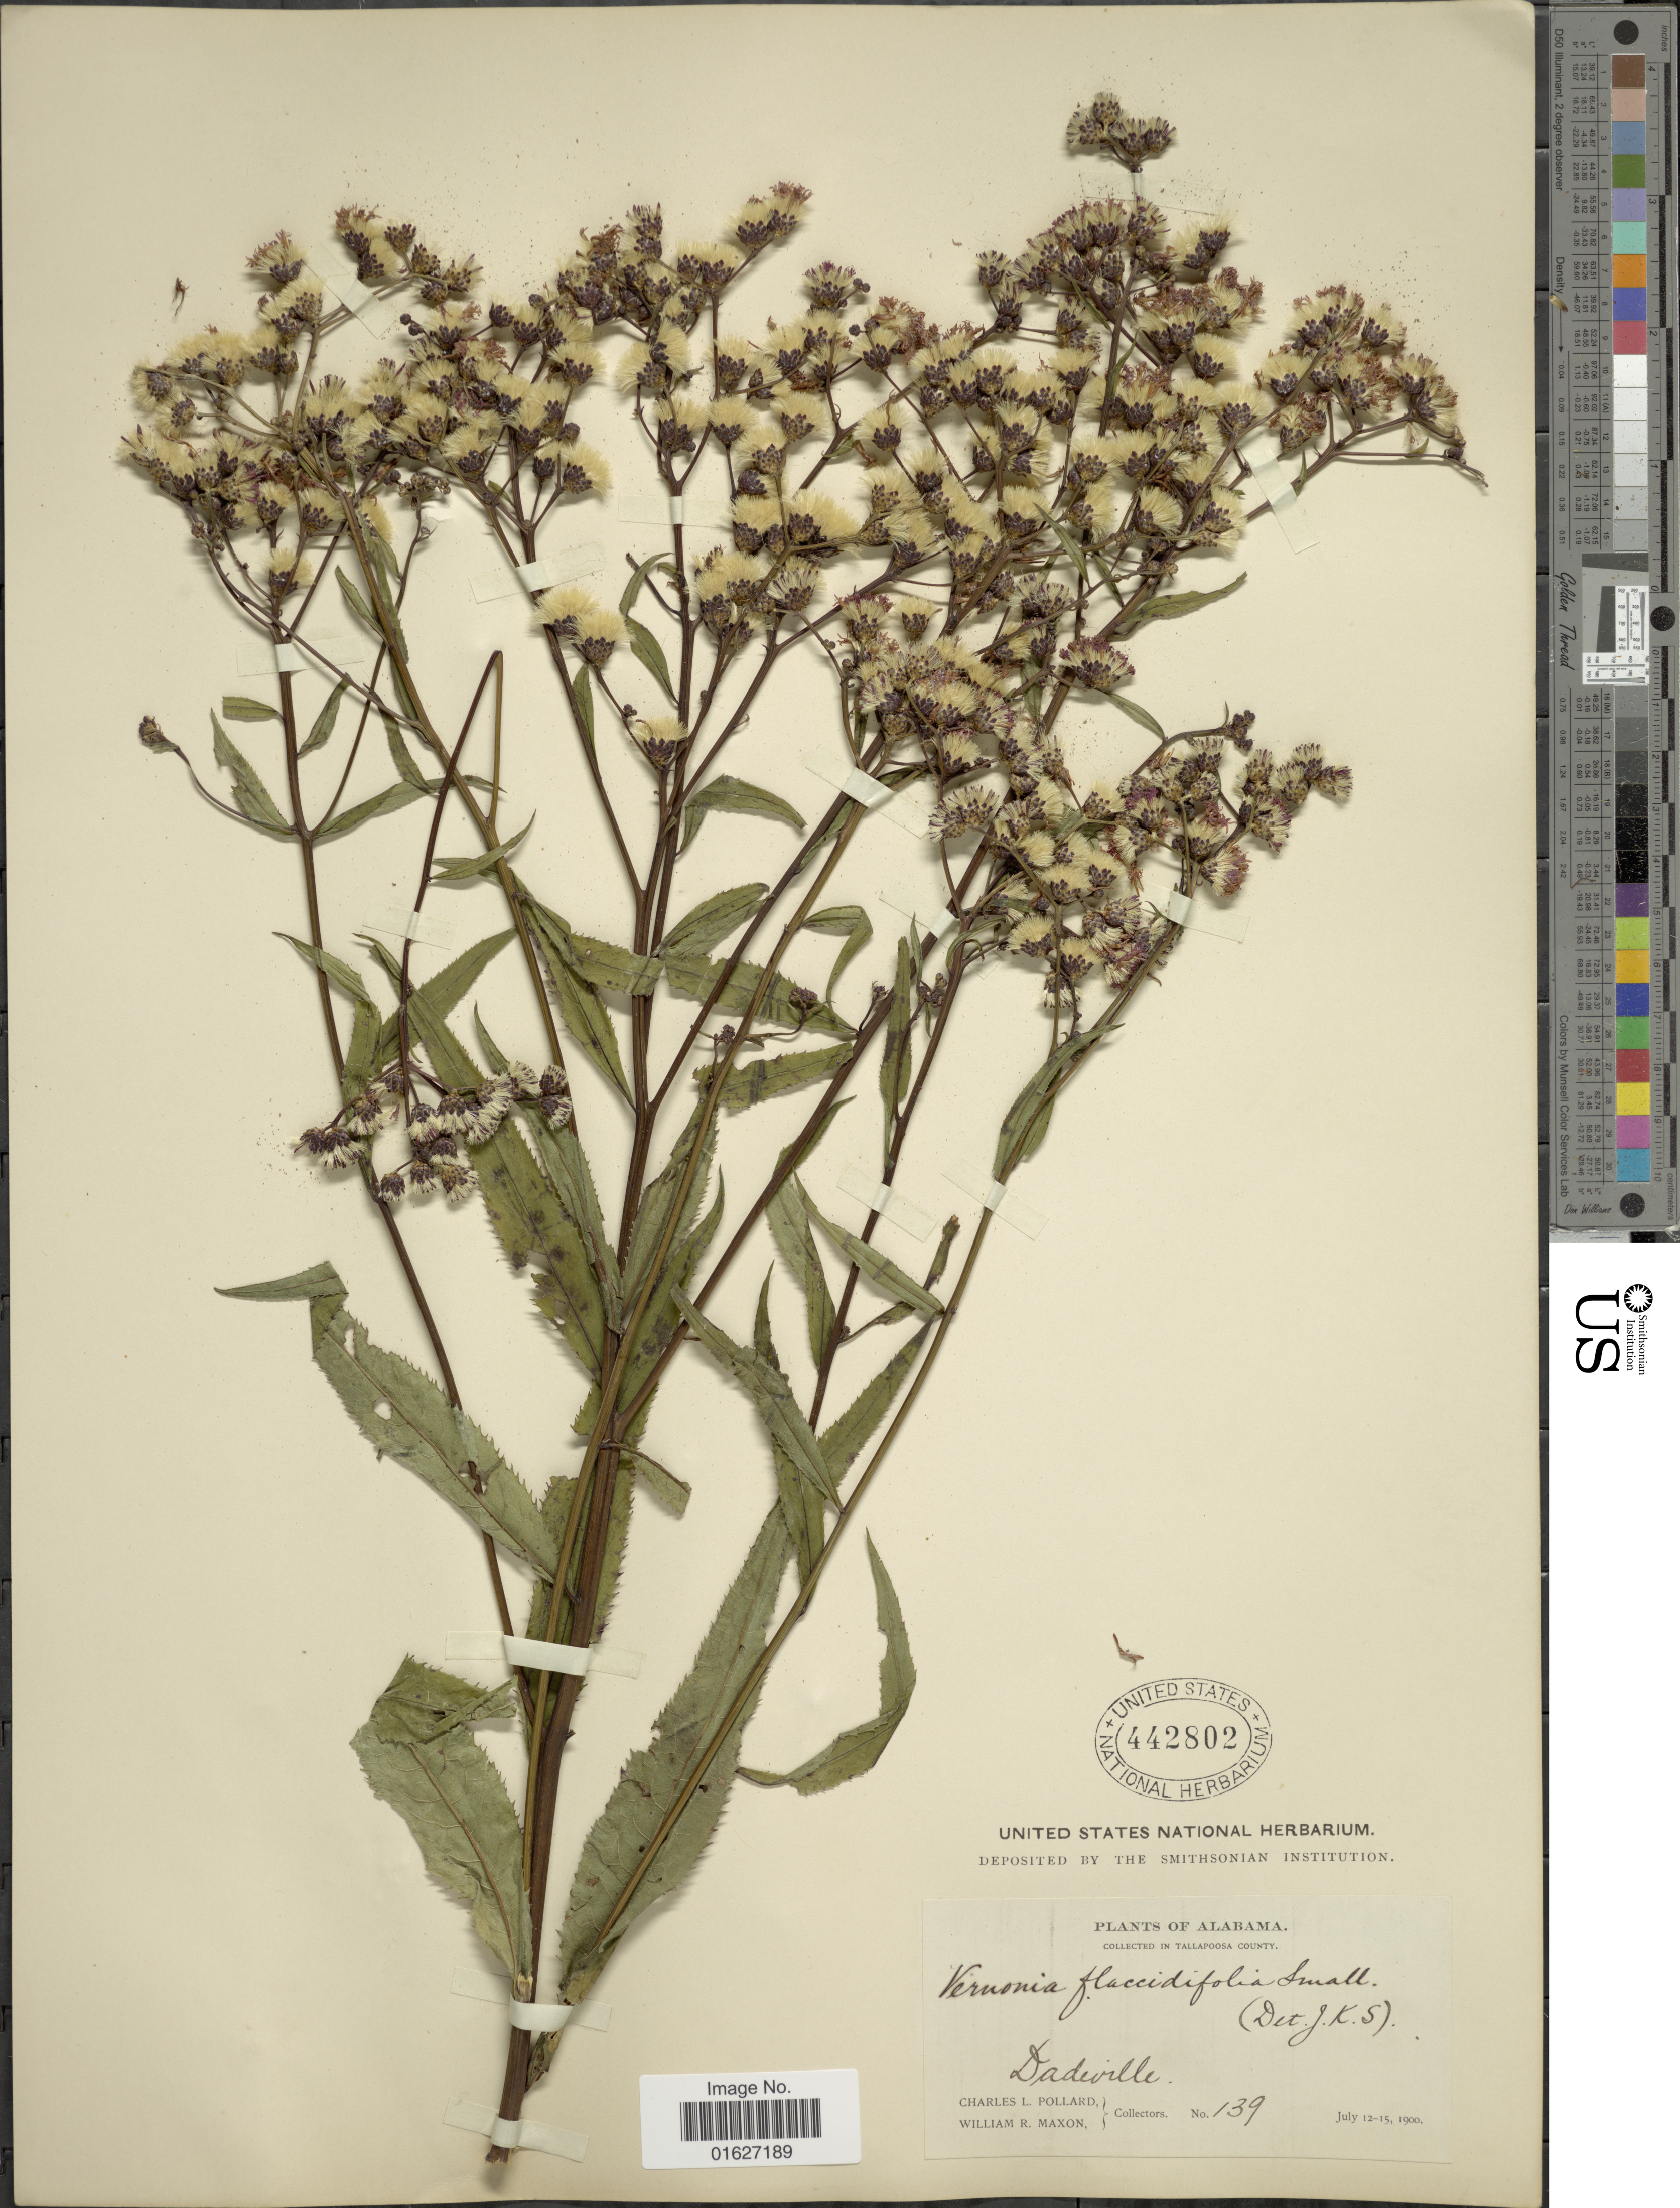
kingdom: Plantae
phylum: Tracheophyta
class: Magnoliopsida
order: Asterales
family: Asteraceae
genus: Vernonia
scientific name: Vernonia flaccidifolia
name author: Small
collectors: C. L. Pollard & W. R. Maxon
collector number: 139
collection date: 1900-07-12/1900-07-15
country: United States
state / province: Alabama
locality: Tallapoosa County, Dadeville.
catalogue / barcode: US 442802